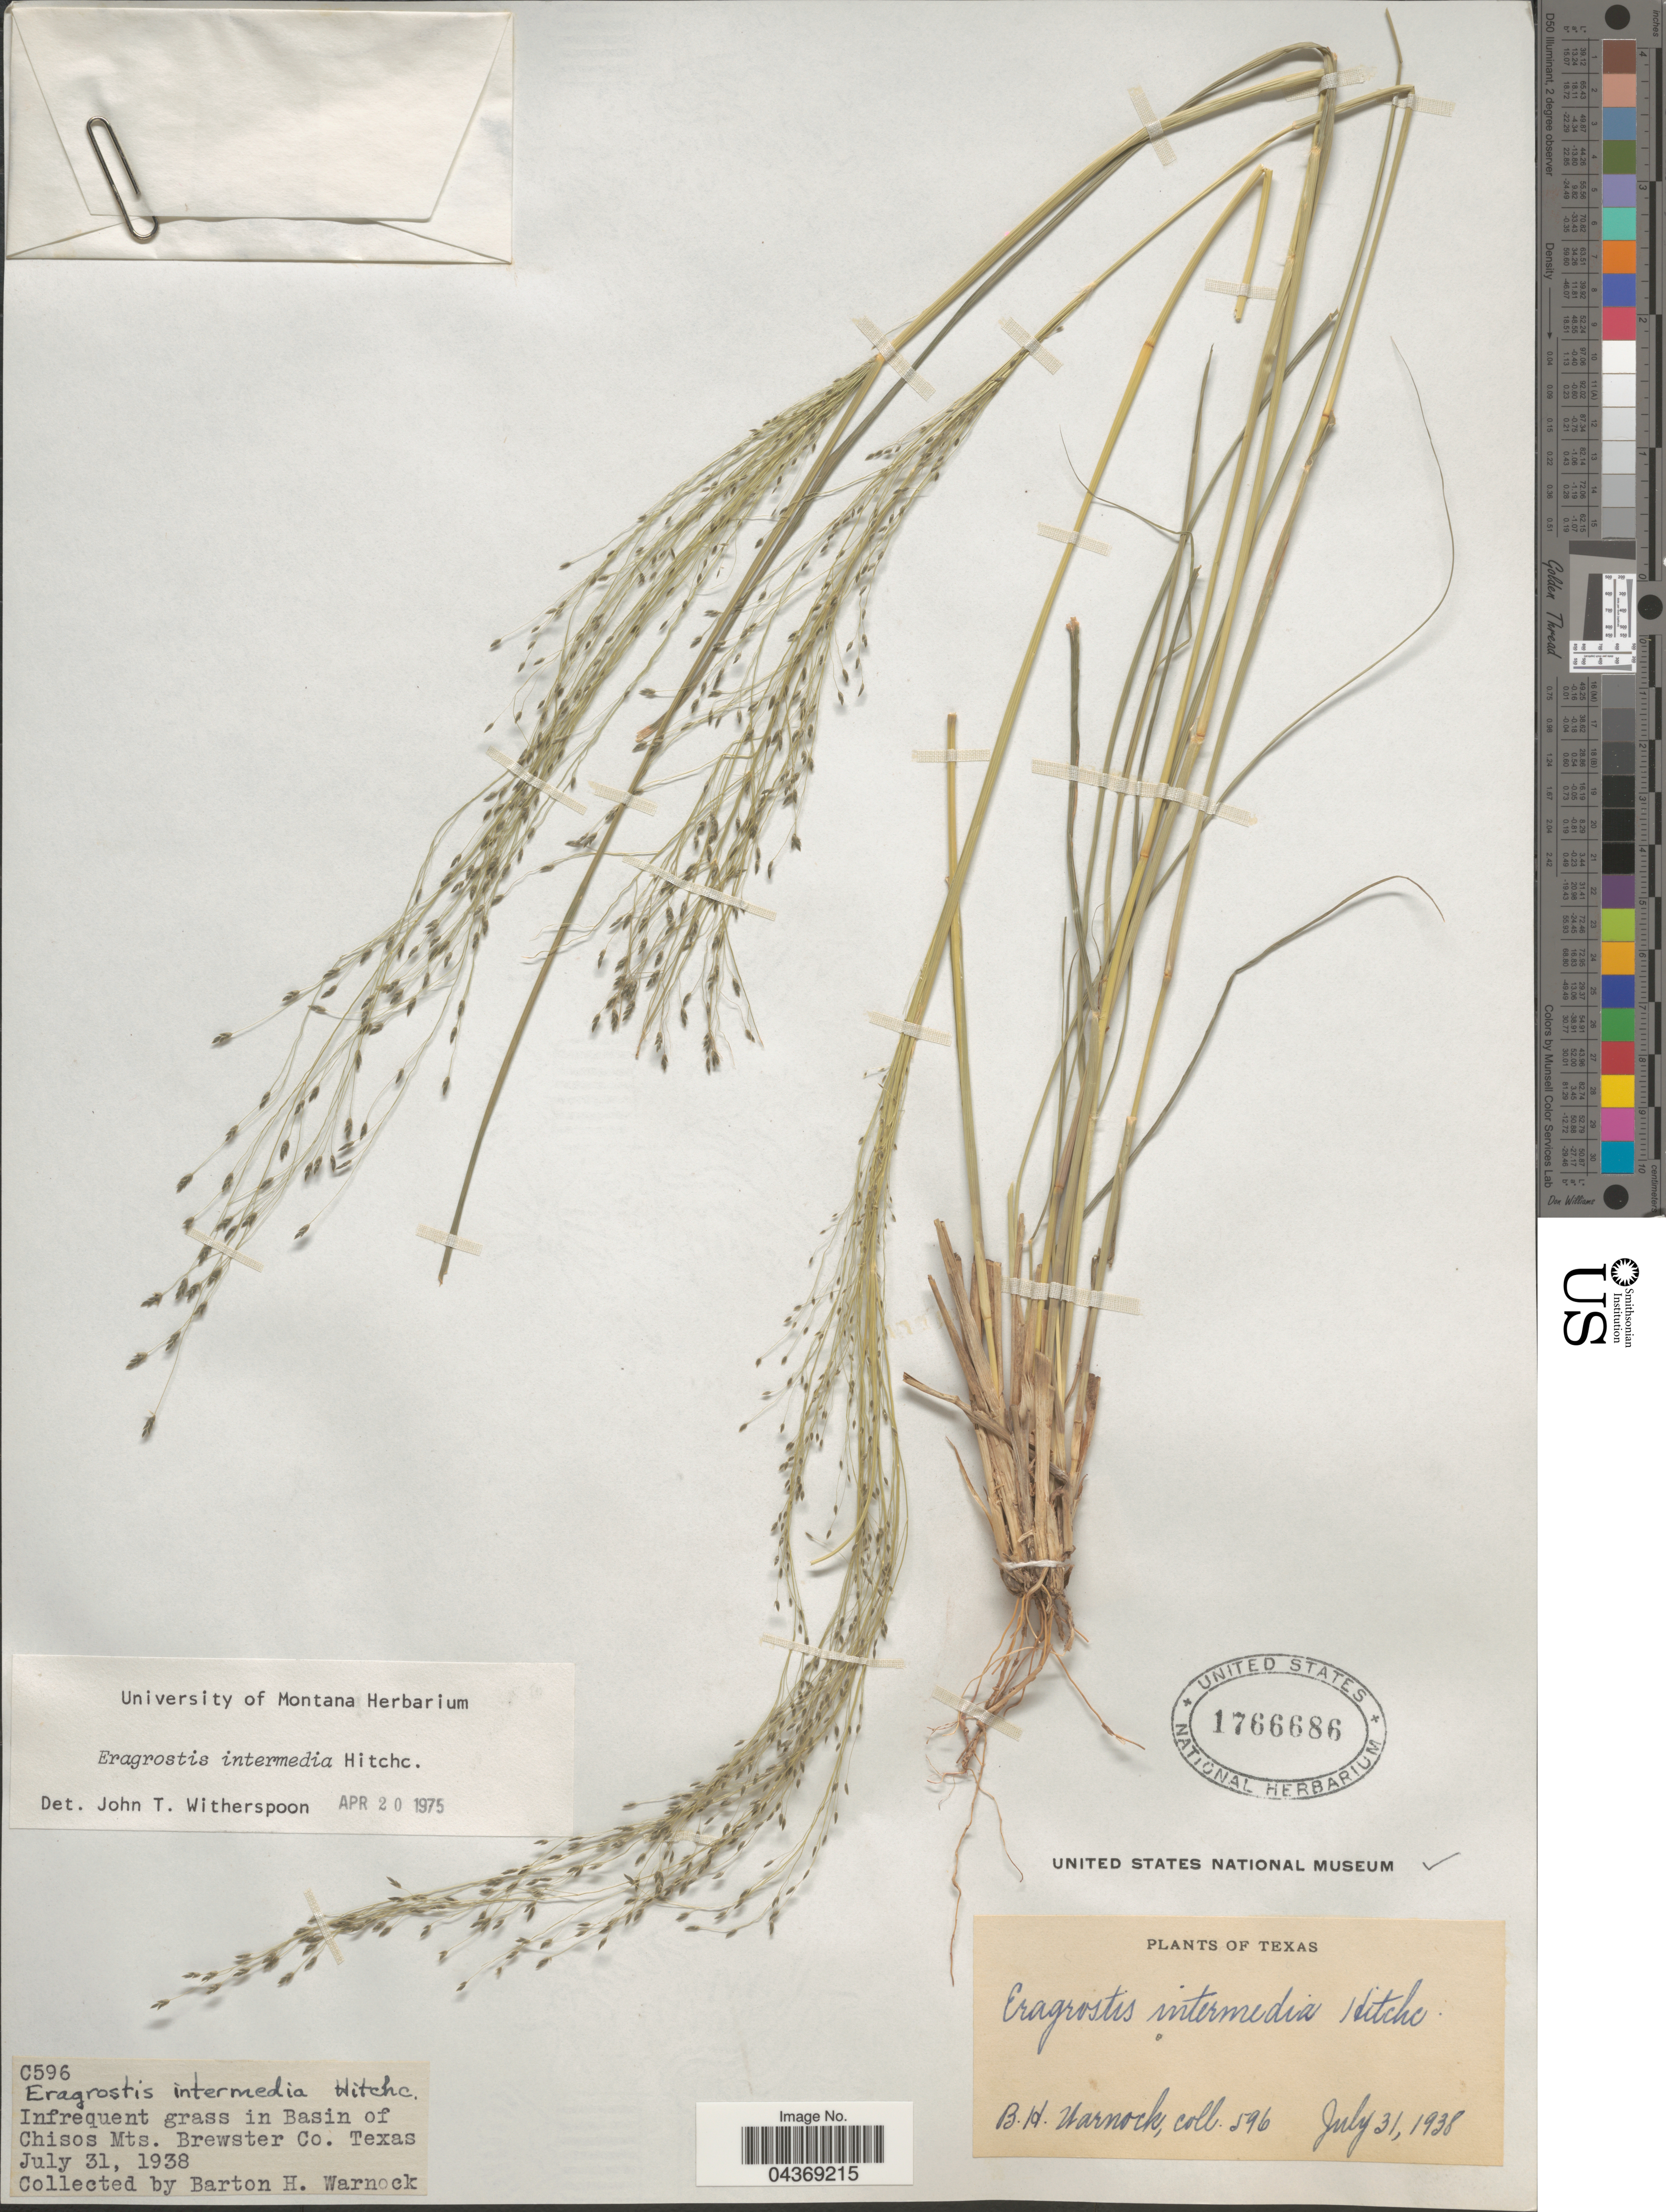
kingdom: Plantae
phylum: Tracheophyta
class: Liliopsida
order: Poales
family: Poaceae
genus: Eragrostis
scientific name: Eragrostis intermedia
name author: Hitchc.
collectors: B. H. Warnock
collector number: C596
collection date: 1938-07-31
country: United States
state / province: Texas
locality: Infrequent grass in Basin of Chisos Mts. Brewster Co.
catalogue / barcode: US 1766686